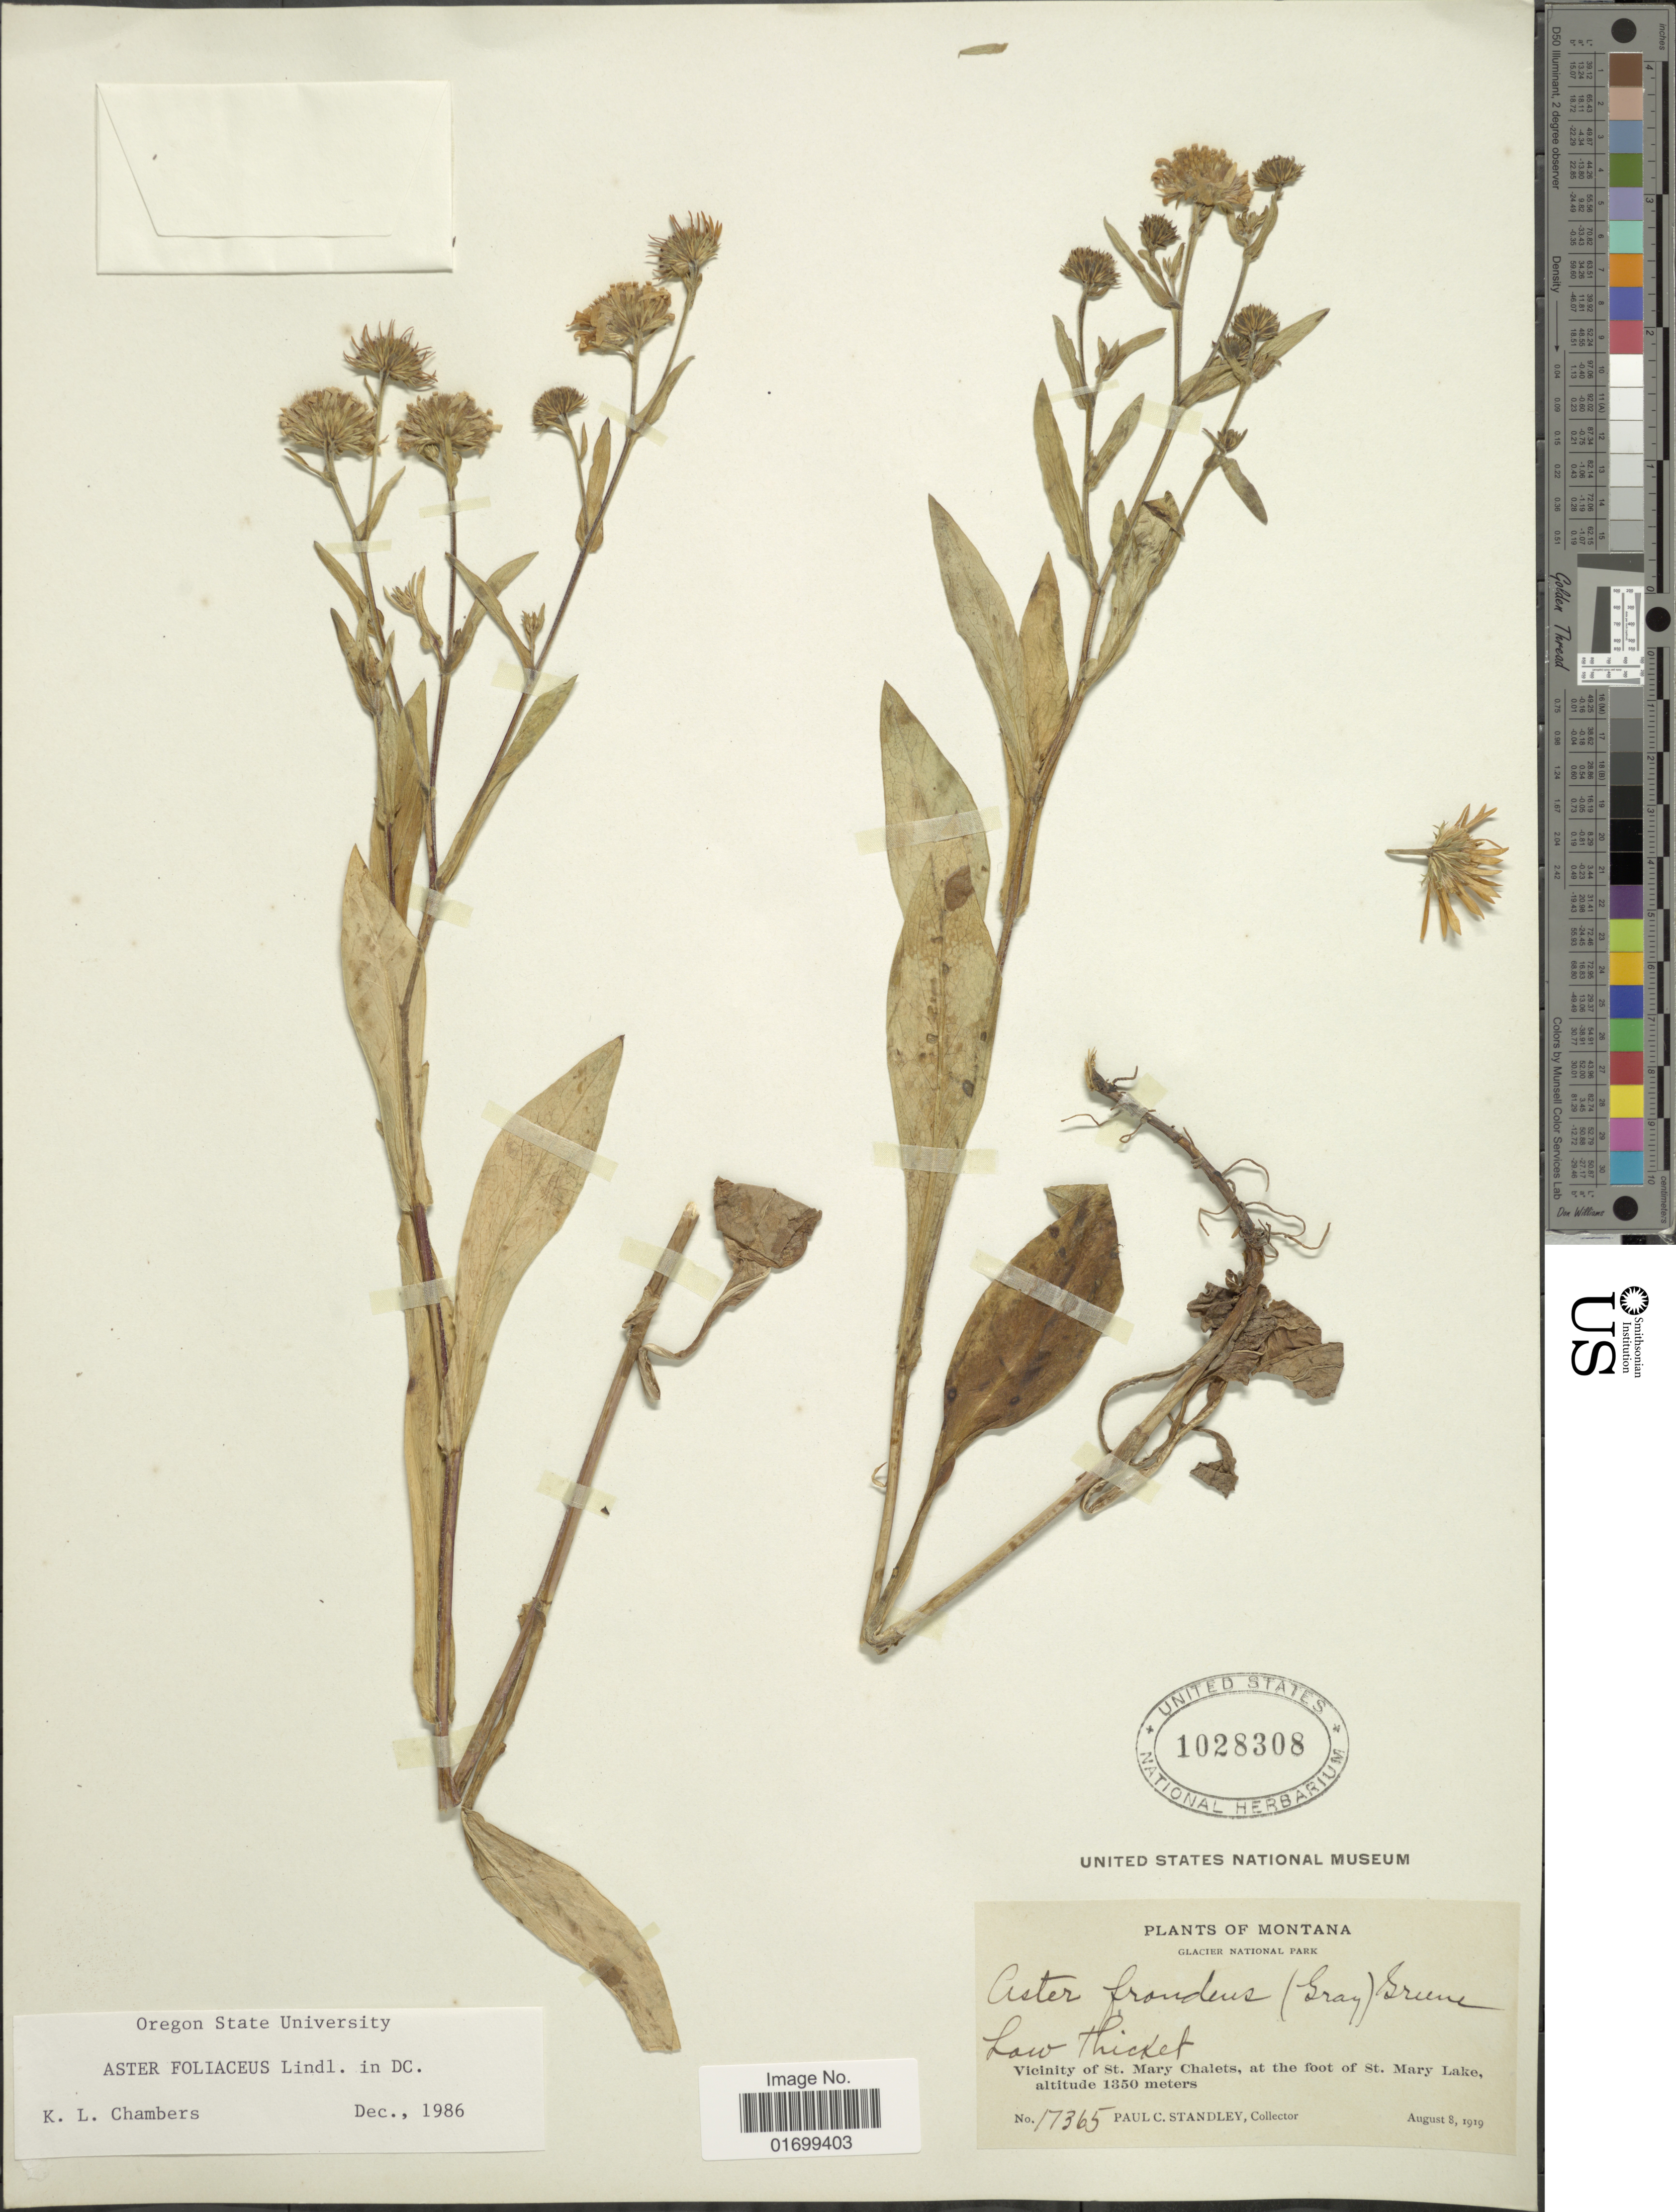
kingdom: Plantae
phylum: Tracheophyta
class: Magnoliopsida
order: Asterales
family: Asteraceae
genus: Symphyotrichum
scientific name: Symphyotrichum foliaceum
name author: (Lindl. ex DC.) G.L. Nesom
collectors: P. C. Standley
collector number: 17365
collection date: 1919-08-08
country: United States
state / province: Montana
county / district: Glacier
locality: Glacier National Park, low thicket, vicinity of St. Mary Chalets, at the foot of St. Mary Lake.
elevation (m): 1350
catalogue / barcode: US 1028308